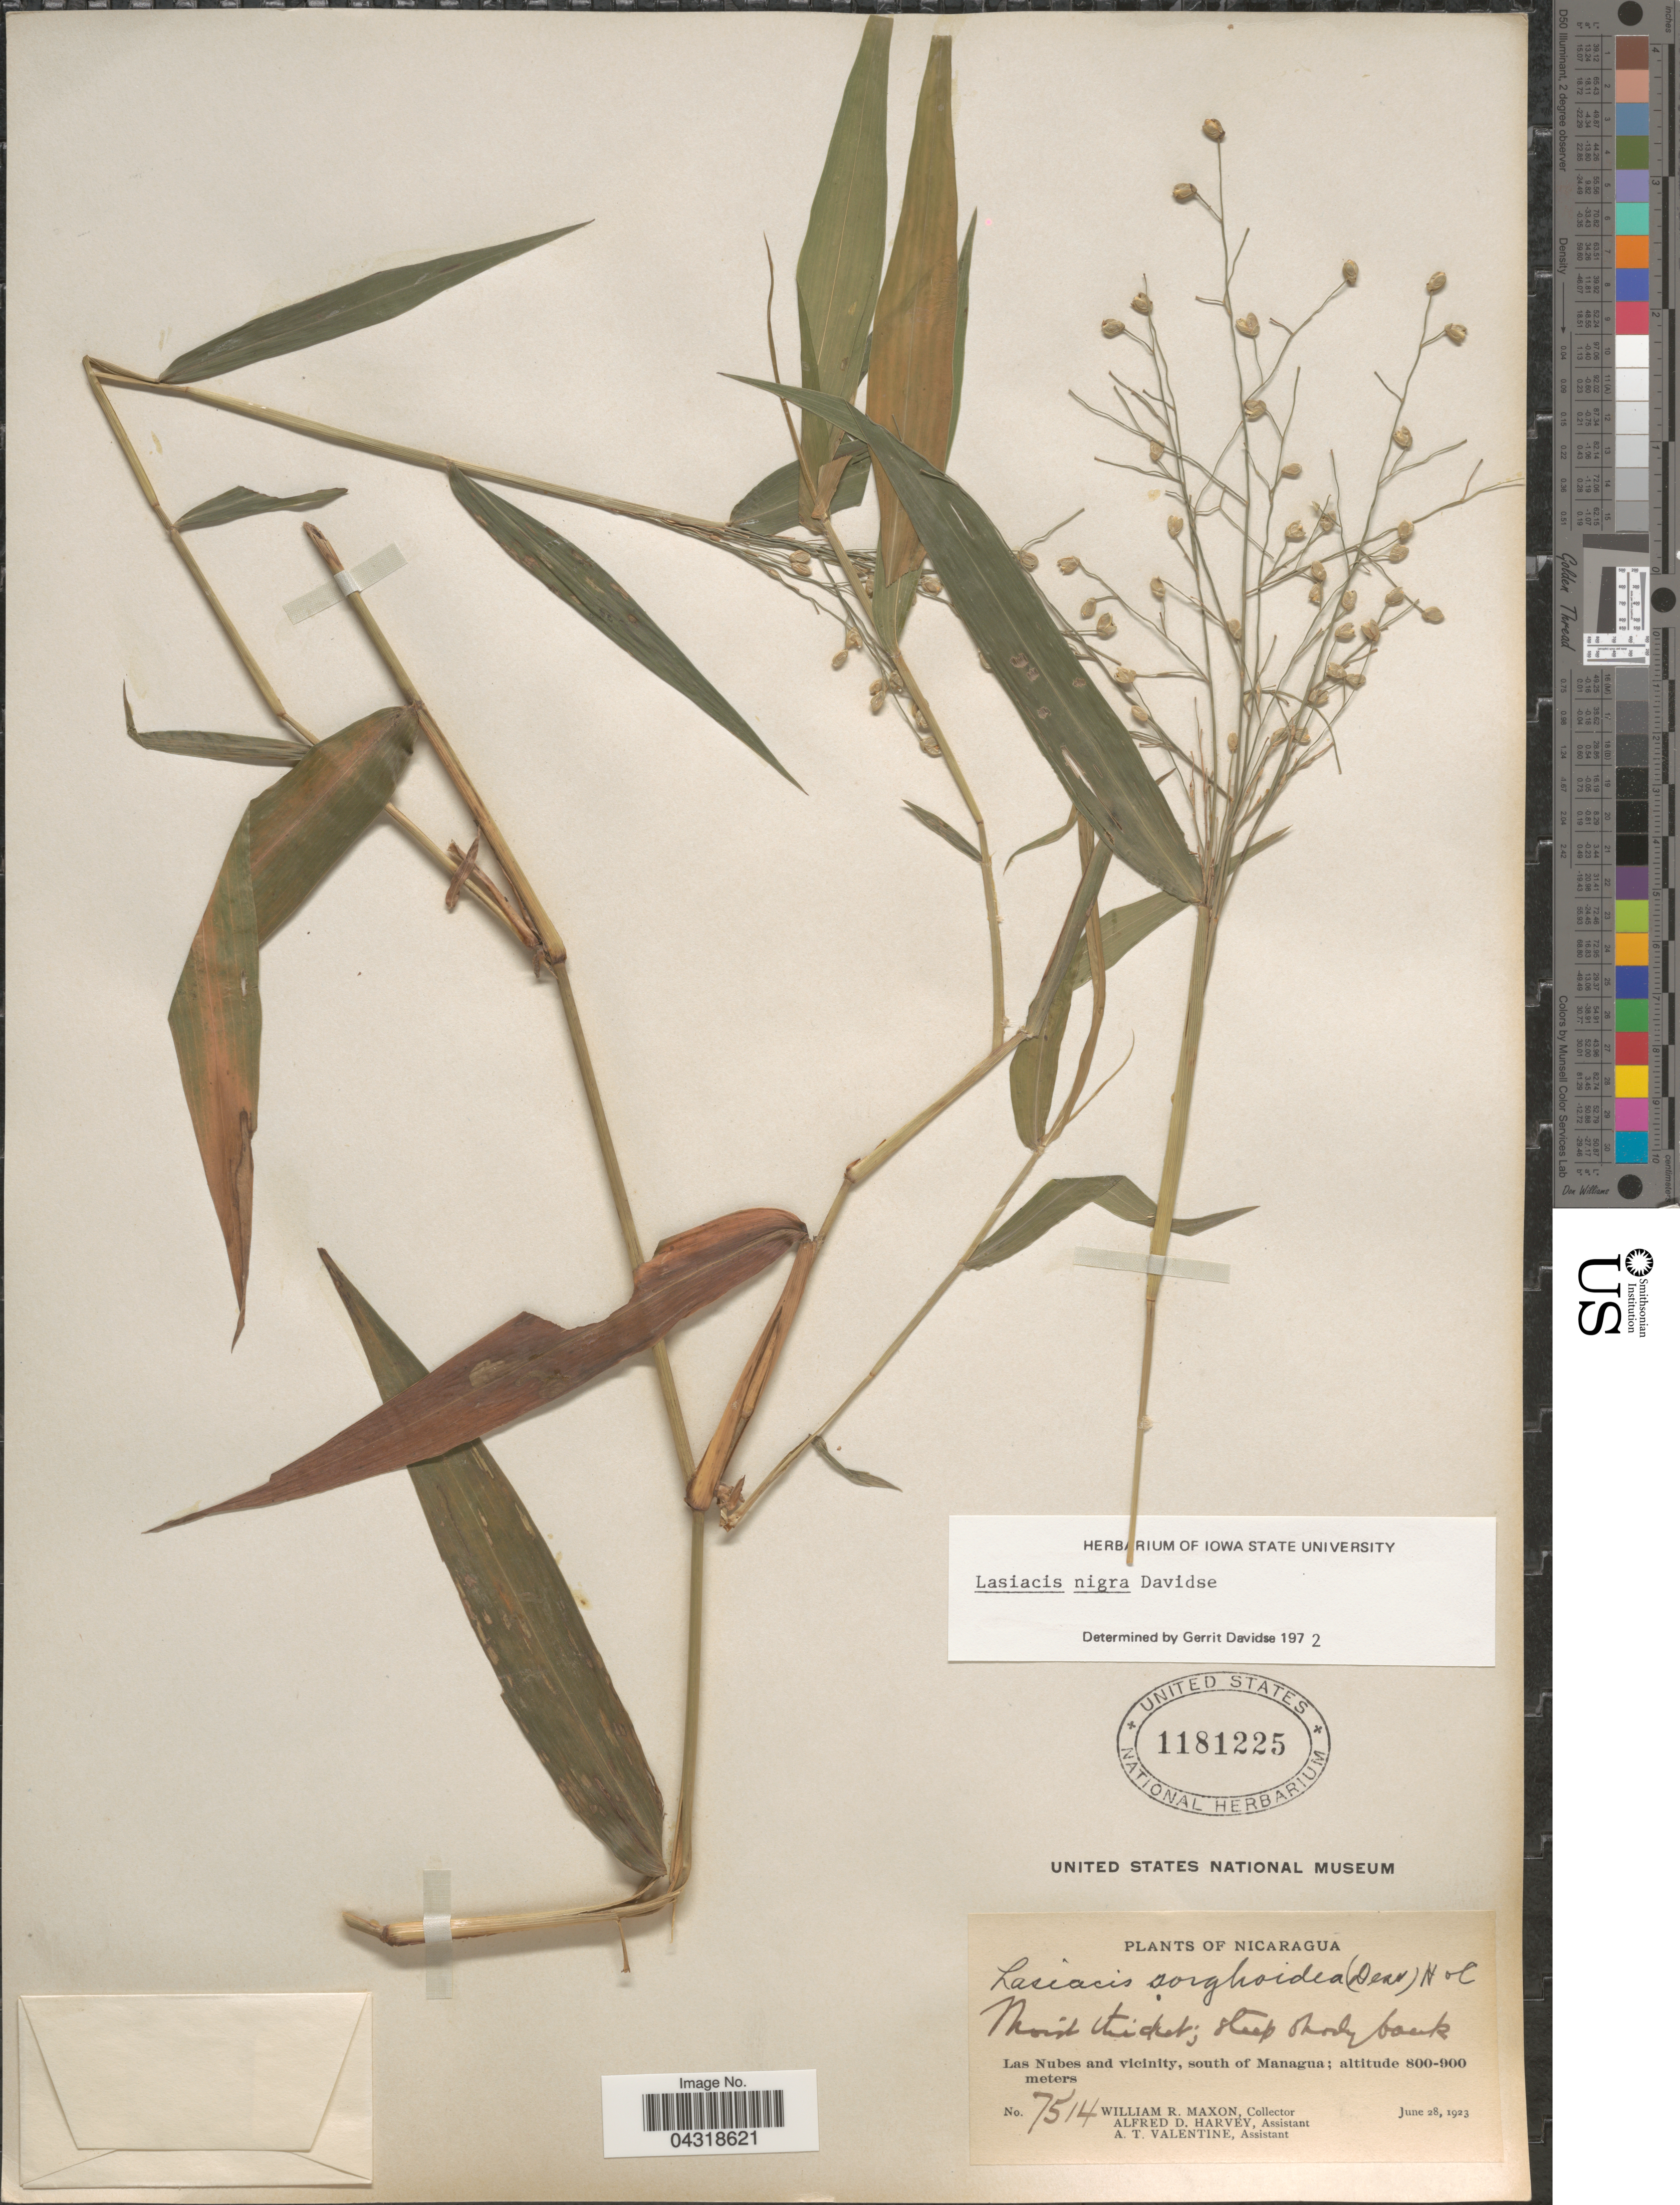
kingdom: Plantae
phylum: Tracheophyta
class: Liliopsida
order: Poales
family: Poaceae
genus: Lasiacis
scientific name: Lasiacis nigra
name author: Davidse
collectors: W. R. Maxon, A. D. Harvey & A. Valentine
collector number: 7514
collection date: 1923-06-28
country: Nicaragua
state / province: Managua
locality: Las Nubes and vicinity, south of Managua.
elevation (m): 800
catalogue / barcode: US 1181225